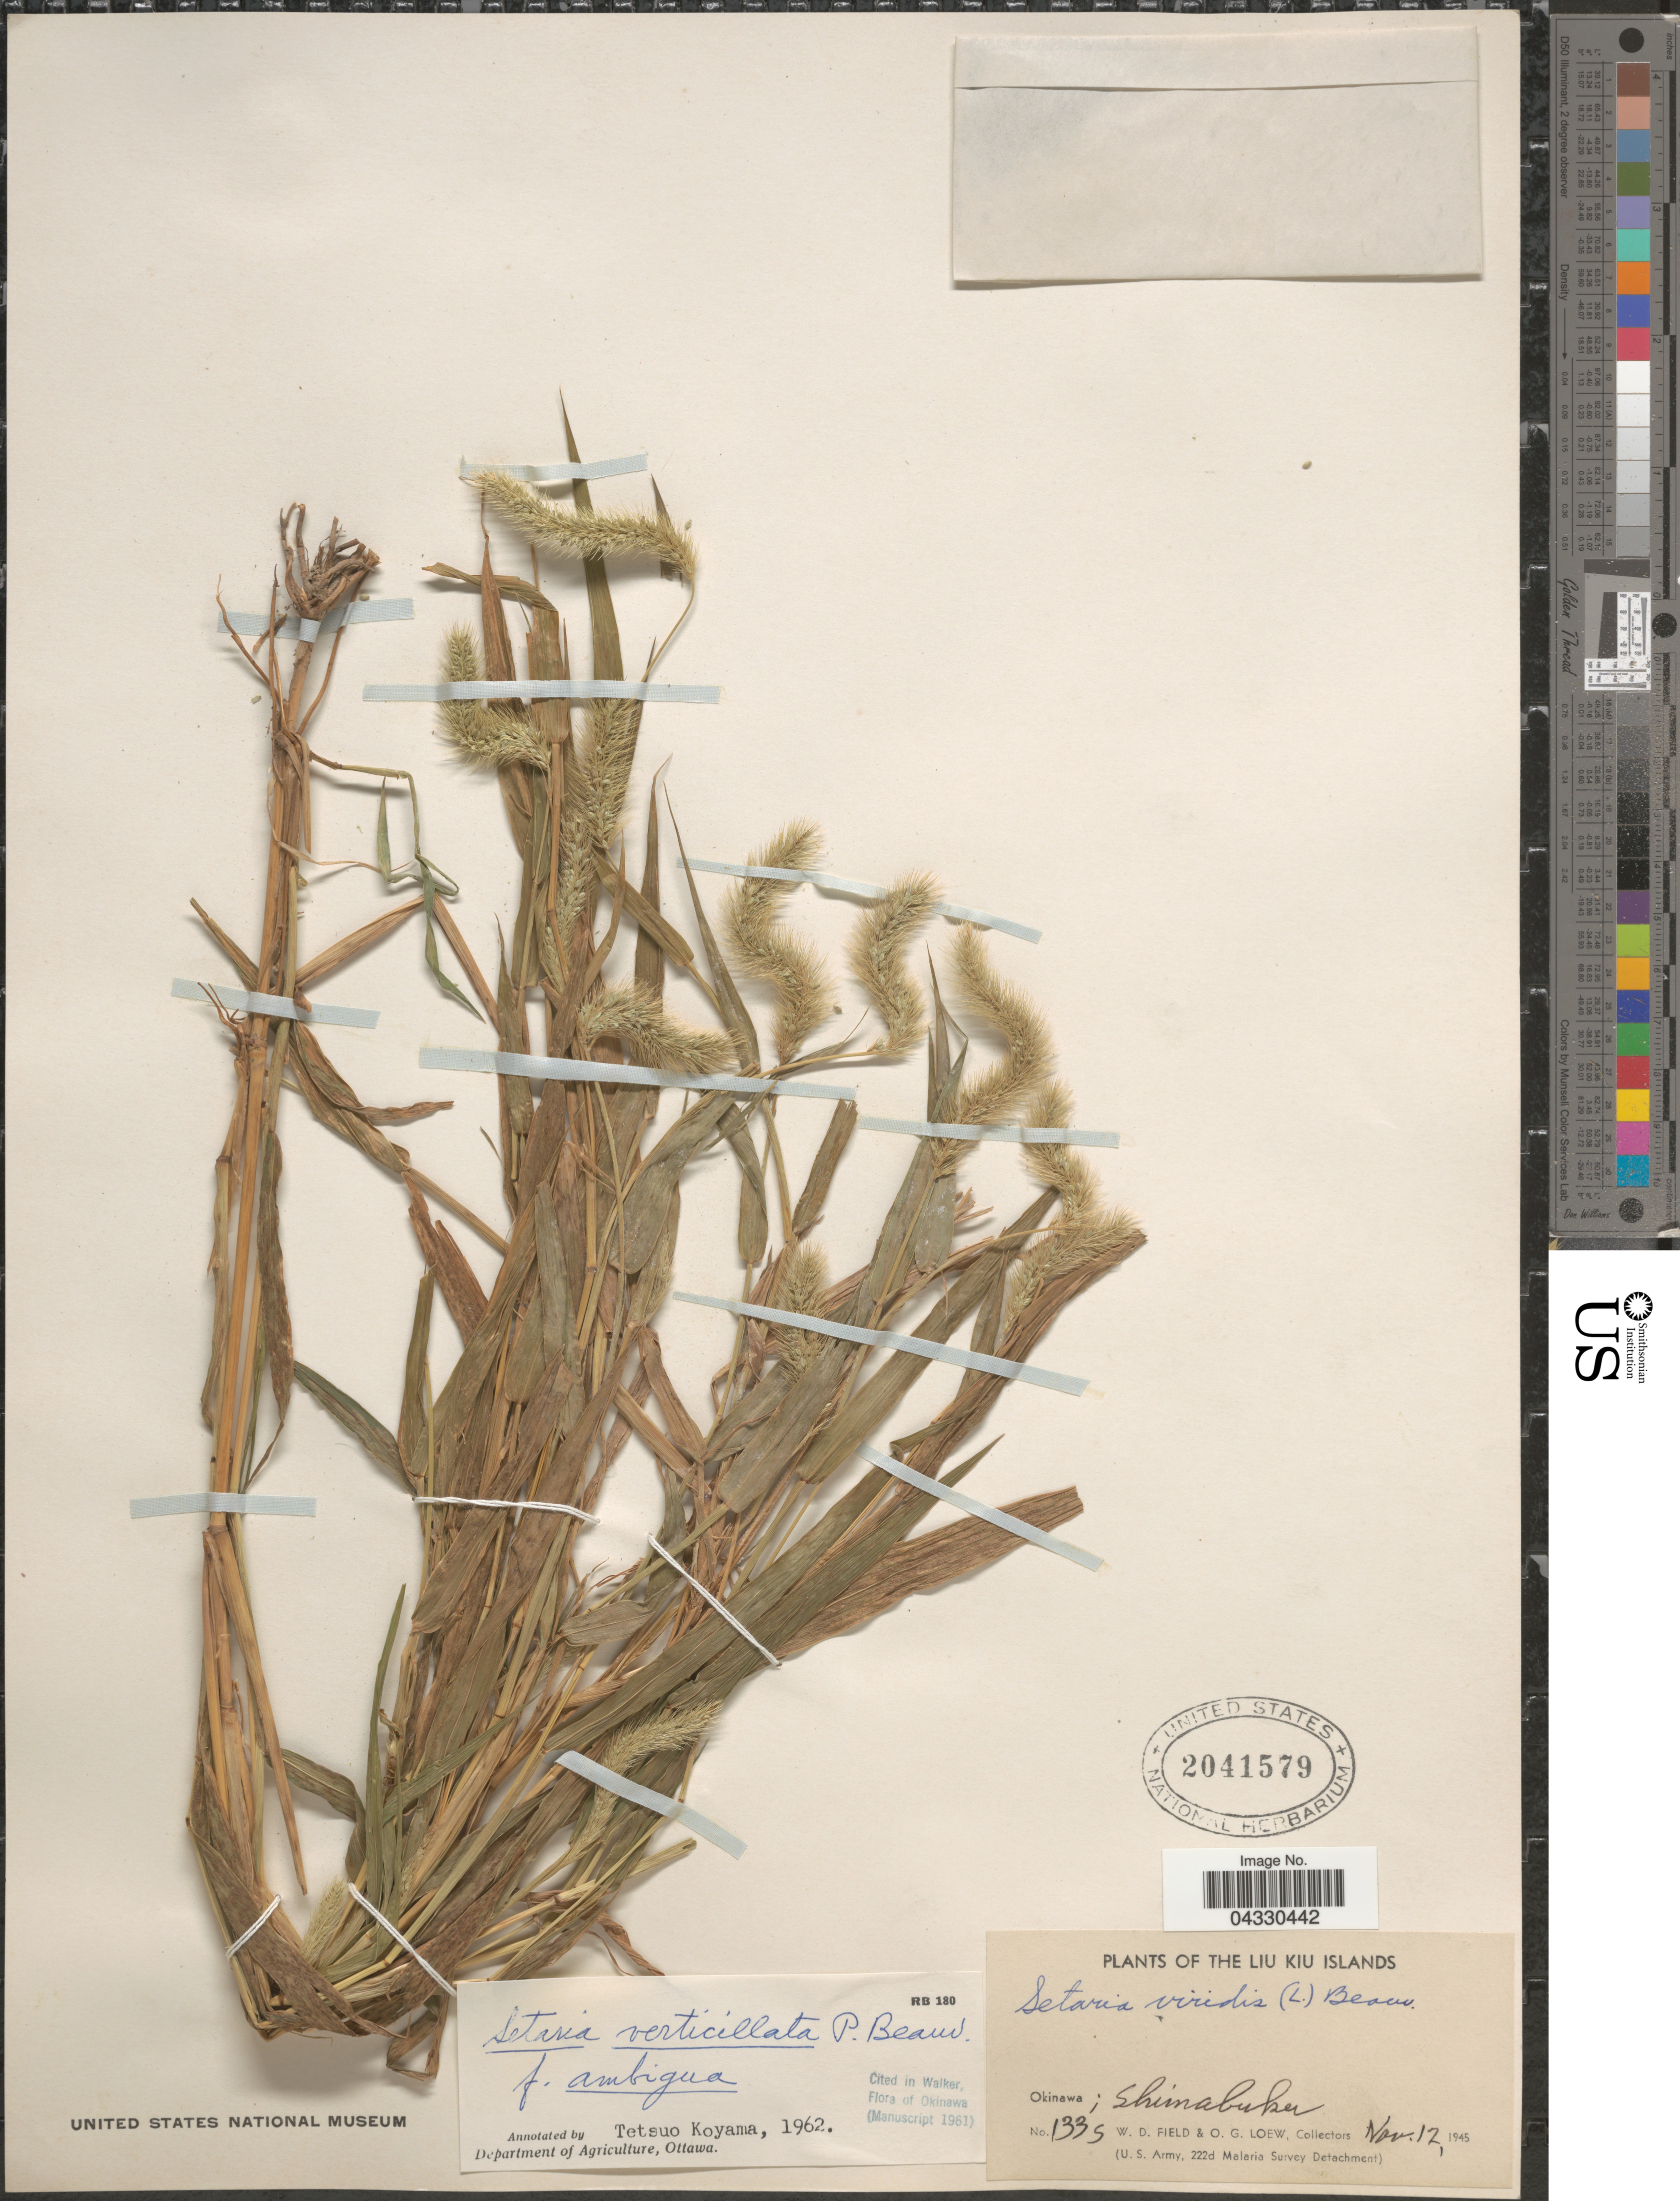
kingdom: Plantae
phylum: Tracheophyta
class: Liliopsida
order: Poales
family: Poaceae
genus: Setaria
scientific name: Setaria verticillata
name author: (L.) P. Beauv.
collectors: W. D. Field & O. G. Loew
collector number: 1335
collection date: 1945-11-12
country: Japan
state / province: Okinawa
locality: The Liu Kiu Islands. Okinawa; Shimabuku. (U. S. Army, 222d Malaria Survey Detachment).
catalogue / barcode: US 2041579